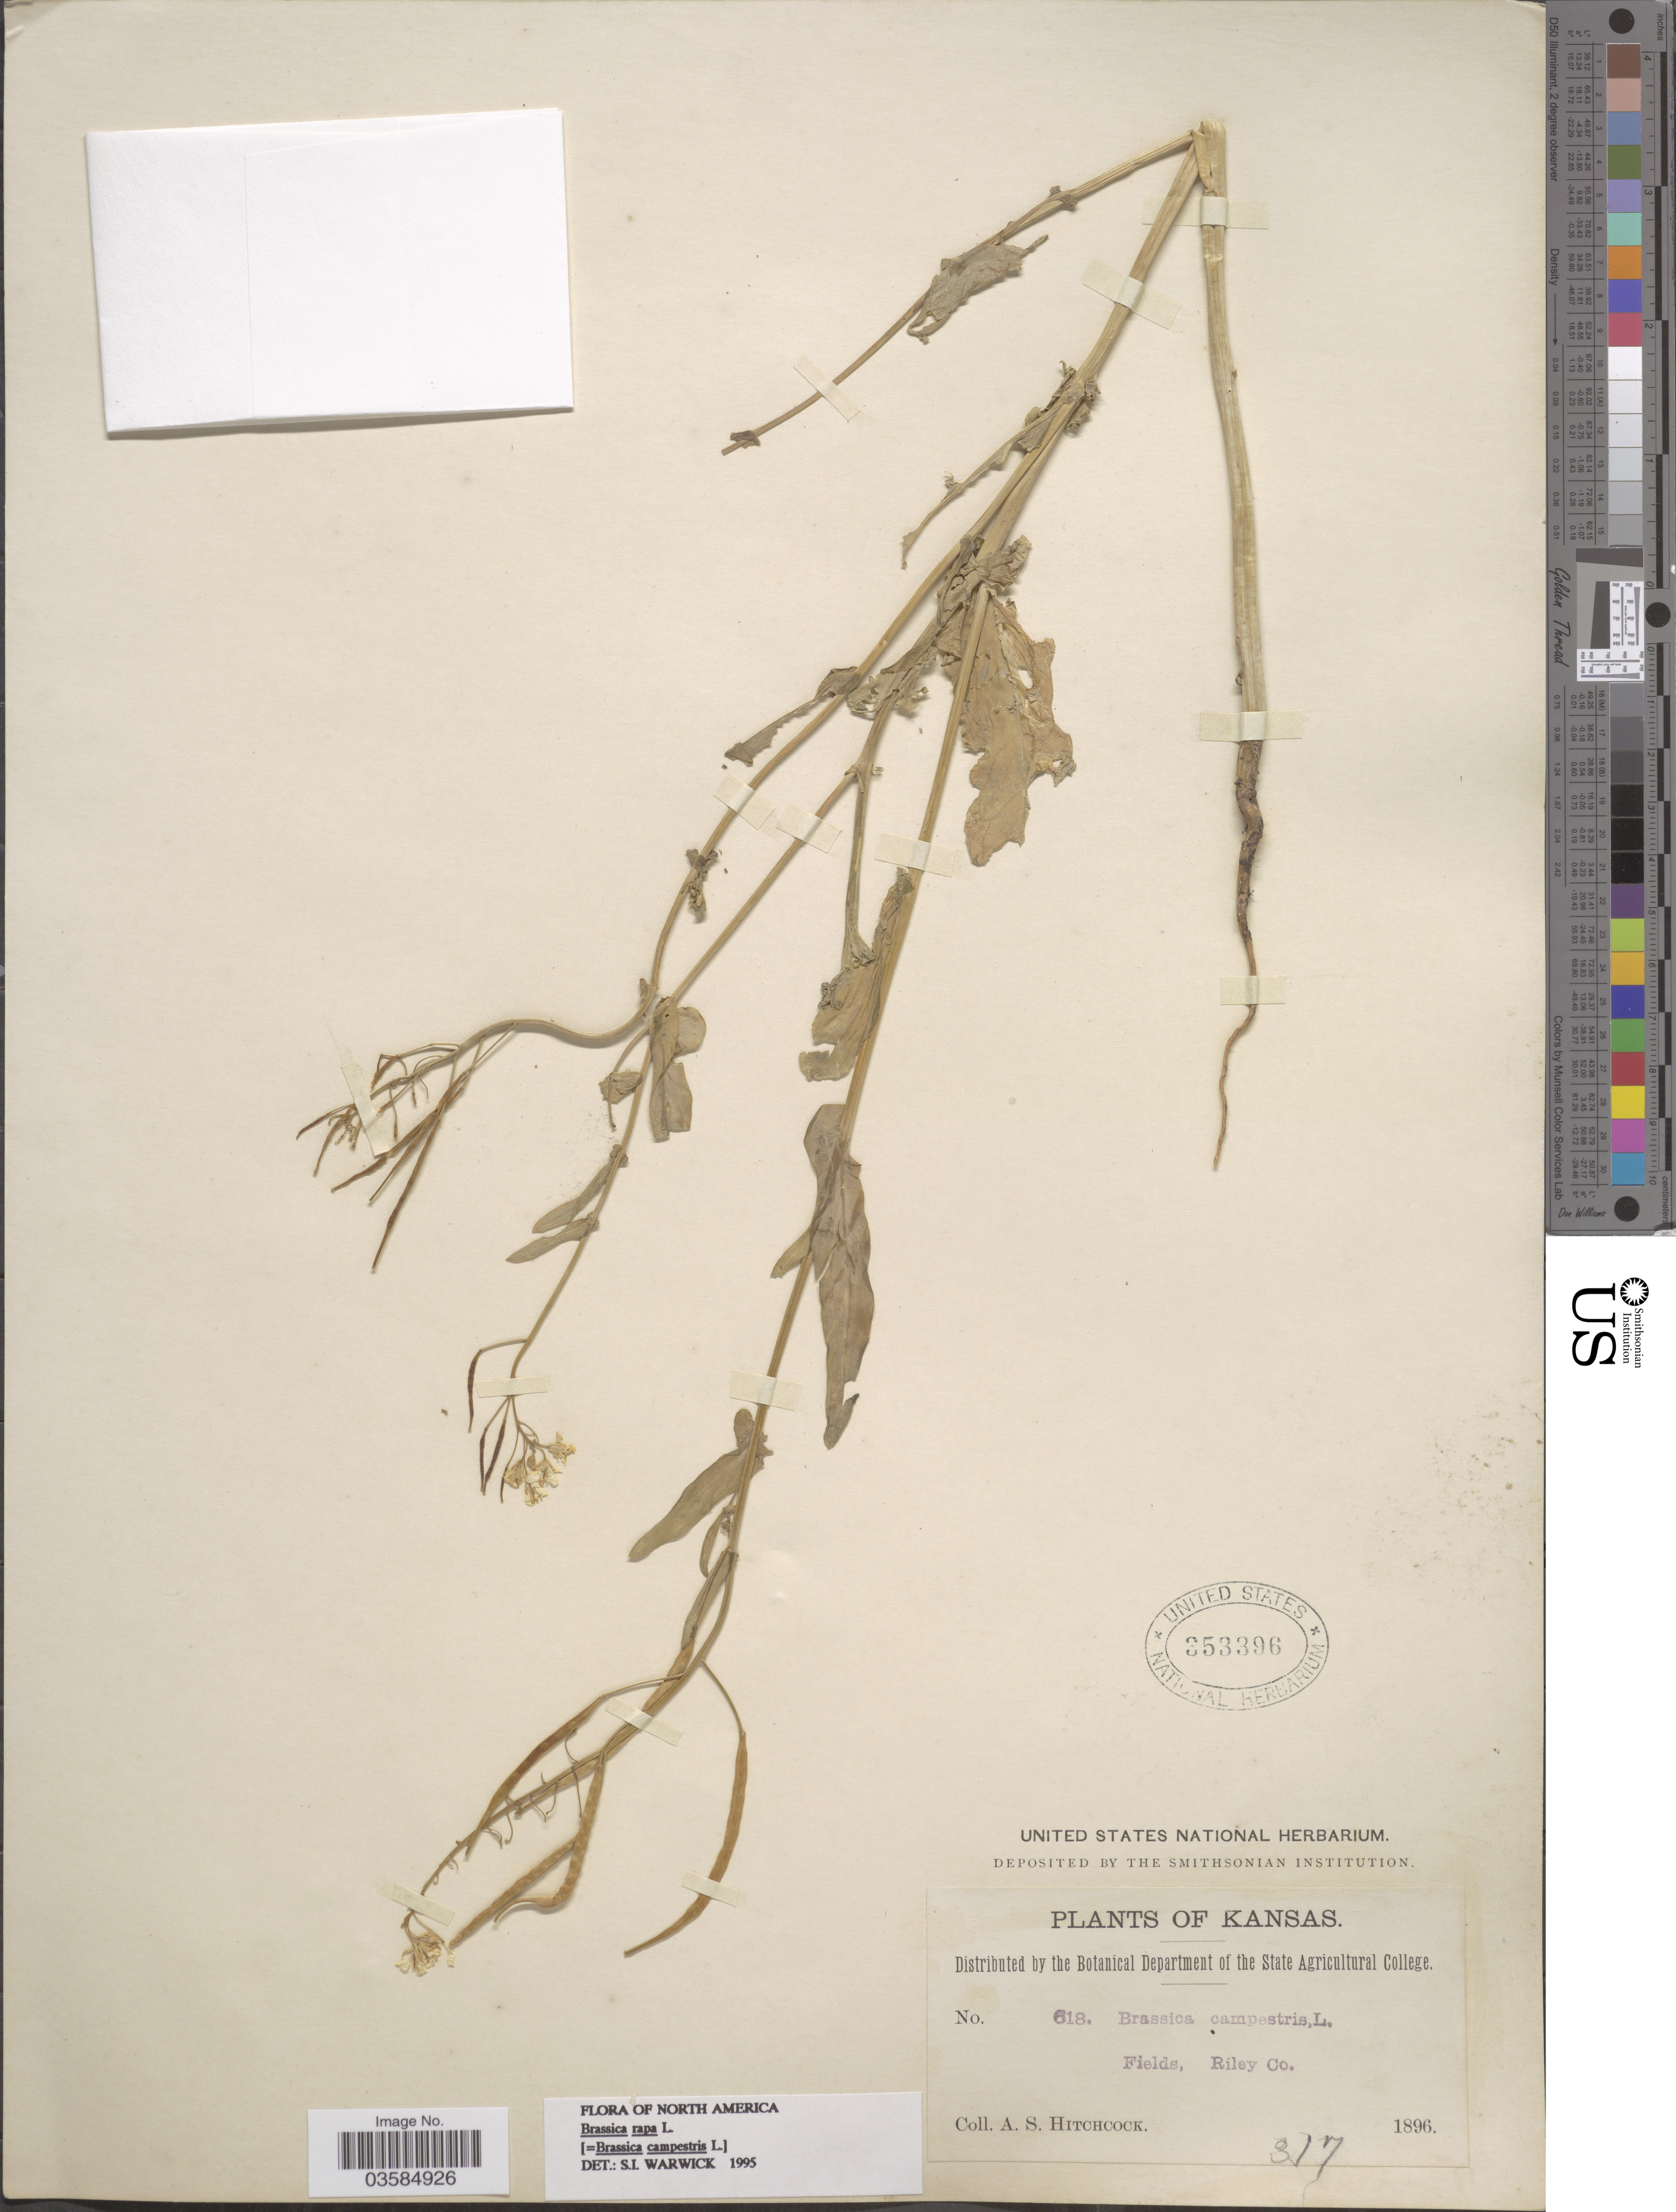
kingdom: Plantae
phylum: Tracheophyta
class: Magnoliopsida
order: Brassicales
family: Brassicaceae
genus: Brassica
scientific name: Brassica campestris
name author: L.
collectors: A. S. Hitchcock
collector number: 618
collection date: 1896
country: United States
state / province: Kansas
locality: Fields, Riley Co.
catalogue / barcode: US 353396